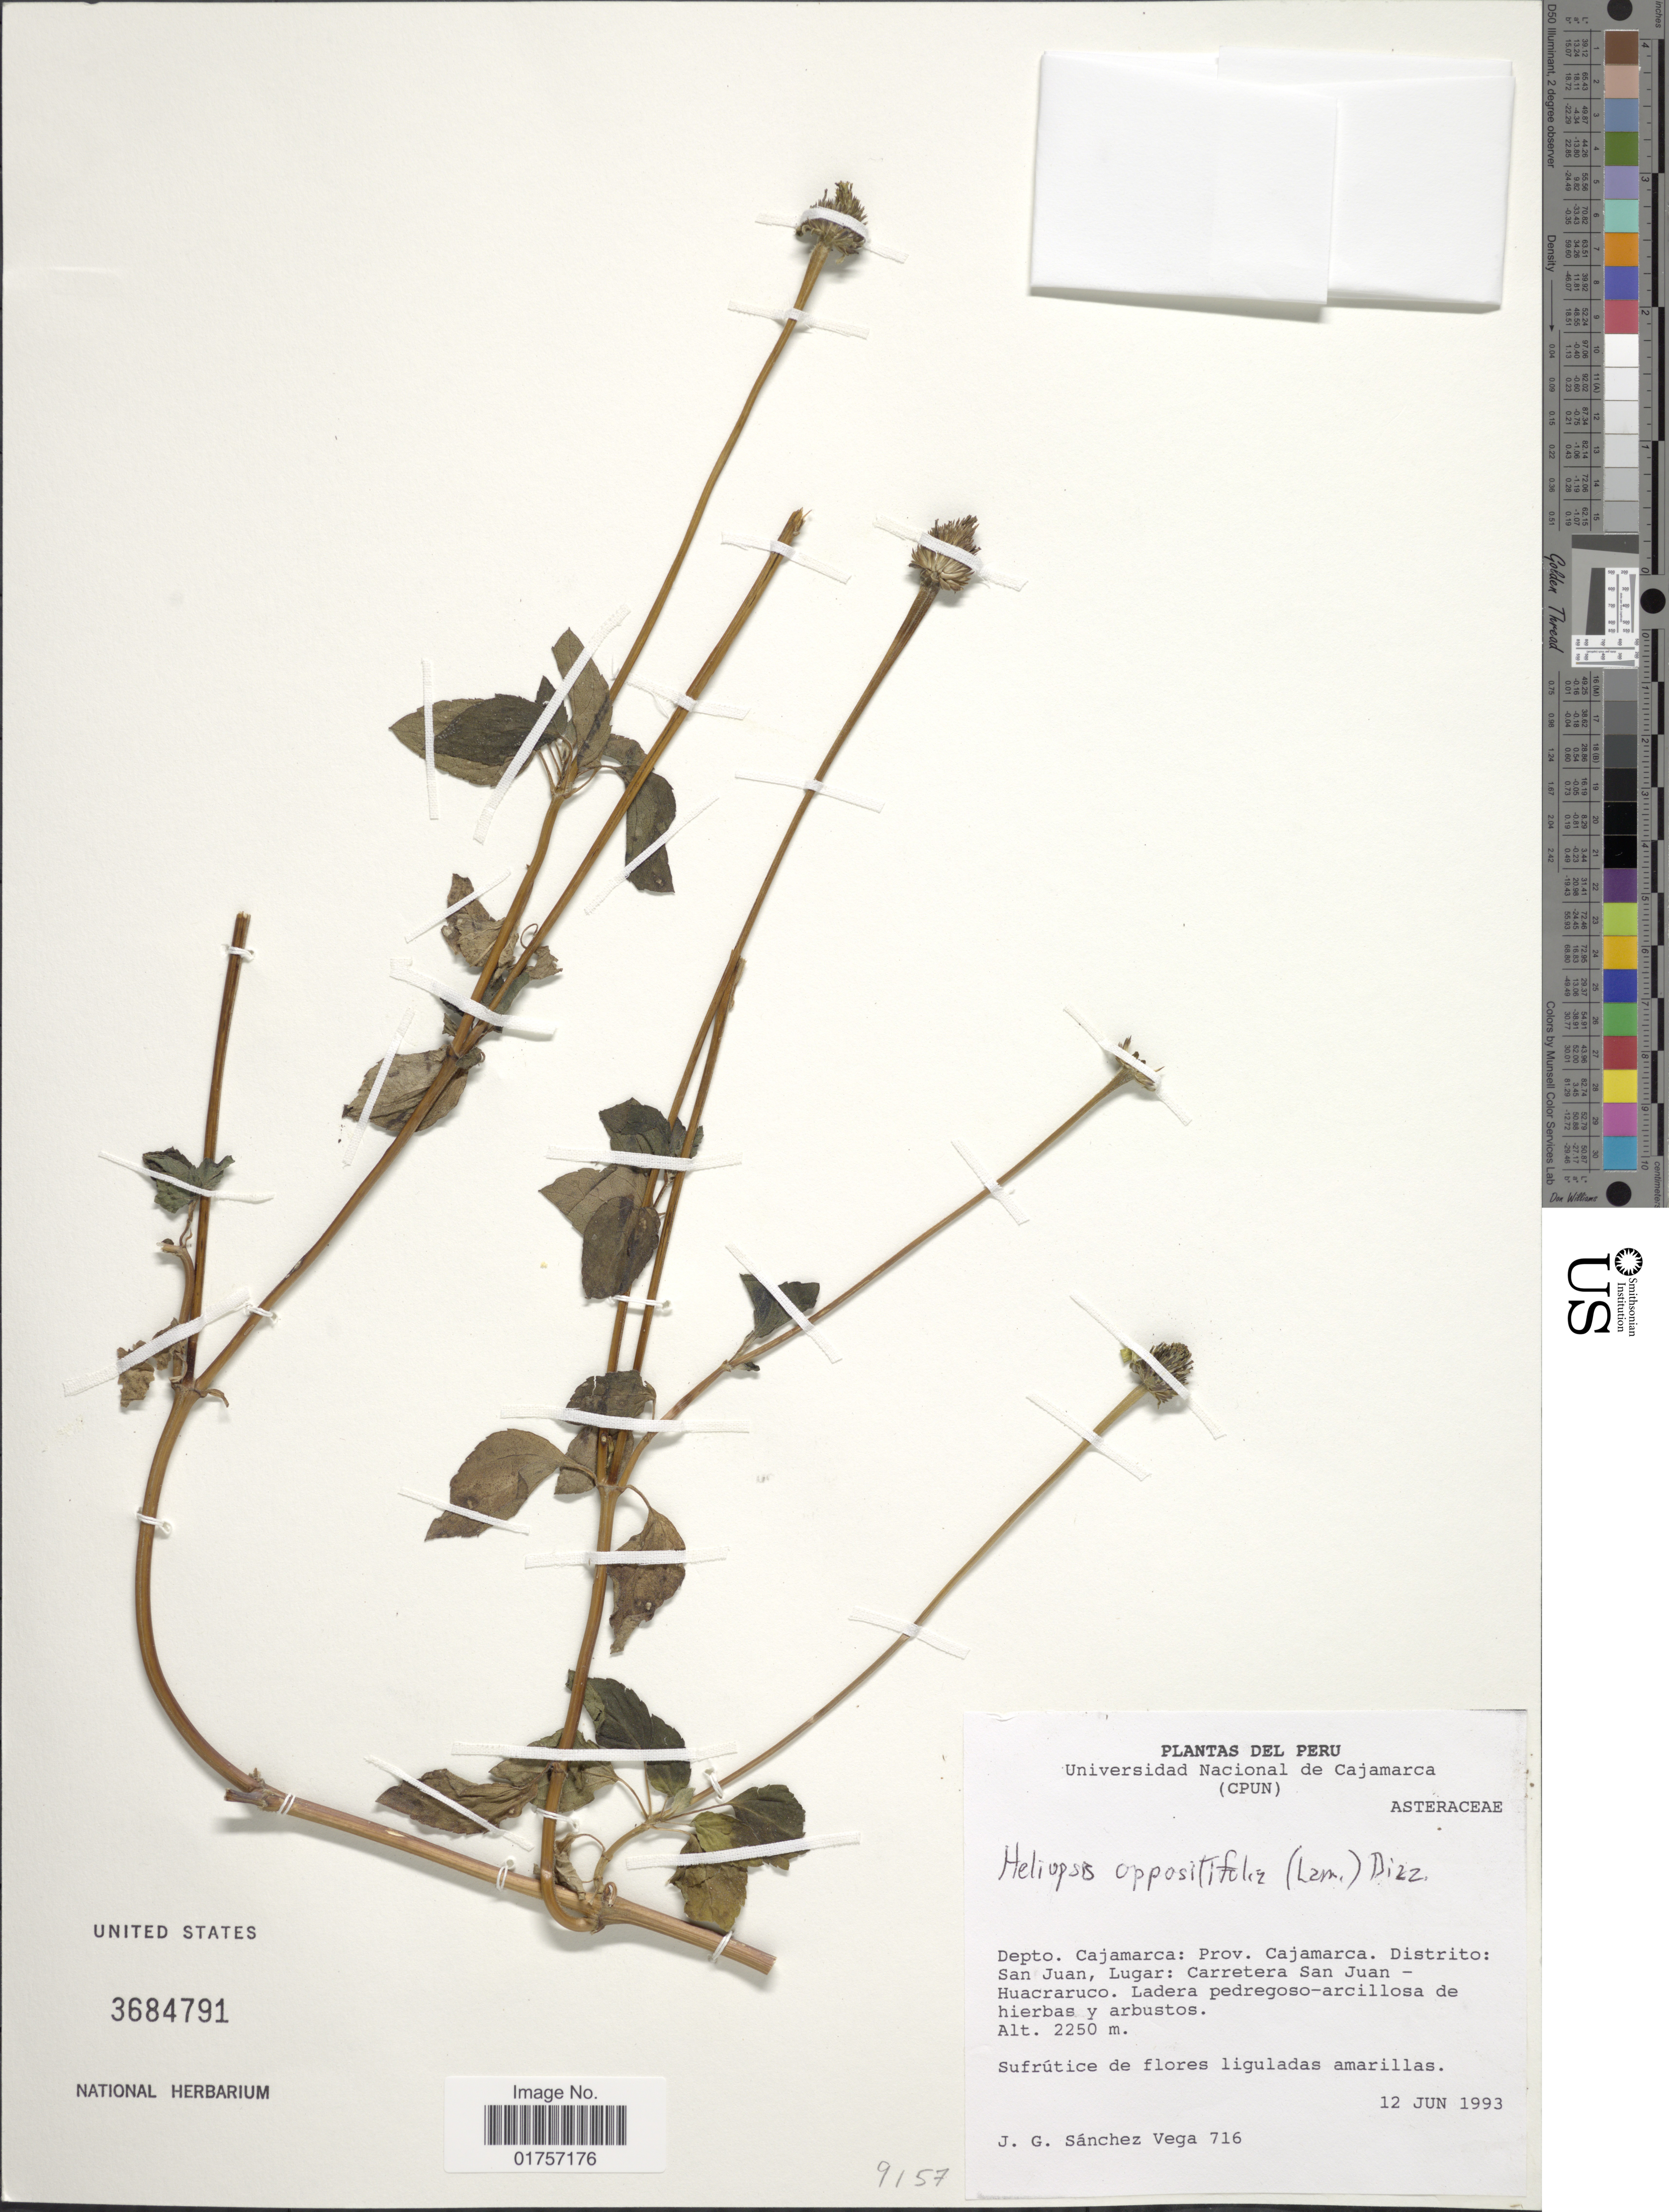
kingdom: Plantae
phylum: Tracheophyta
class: Magnoliopsida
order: Asterales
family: Asteraceae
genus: Heliopsis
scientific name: Heliopsis buphthalmoides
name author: (Jacq.) Dunal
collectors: I. Sánchez Vega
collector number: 716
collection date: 1993-06-12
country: Peru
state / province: Cajamarca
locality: Prov. Cajamarca. Distrito: San Juan, Lugar: Carretera San Juan - Huacracuro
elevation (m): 2250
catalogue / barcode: US 3684791